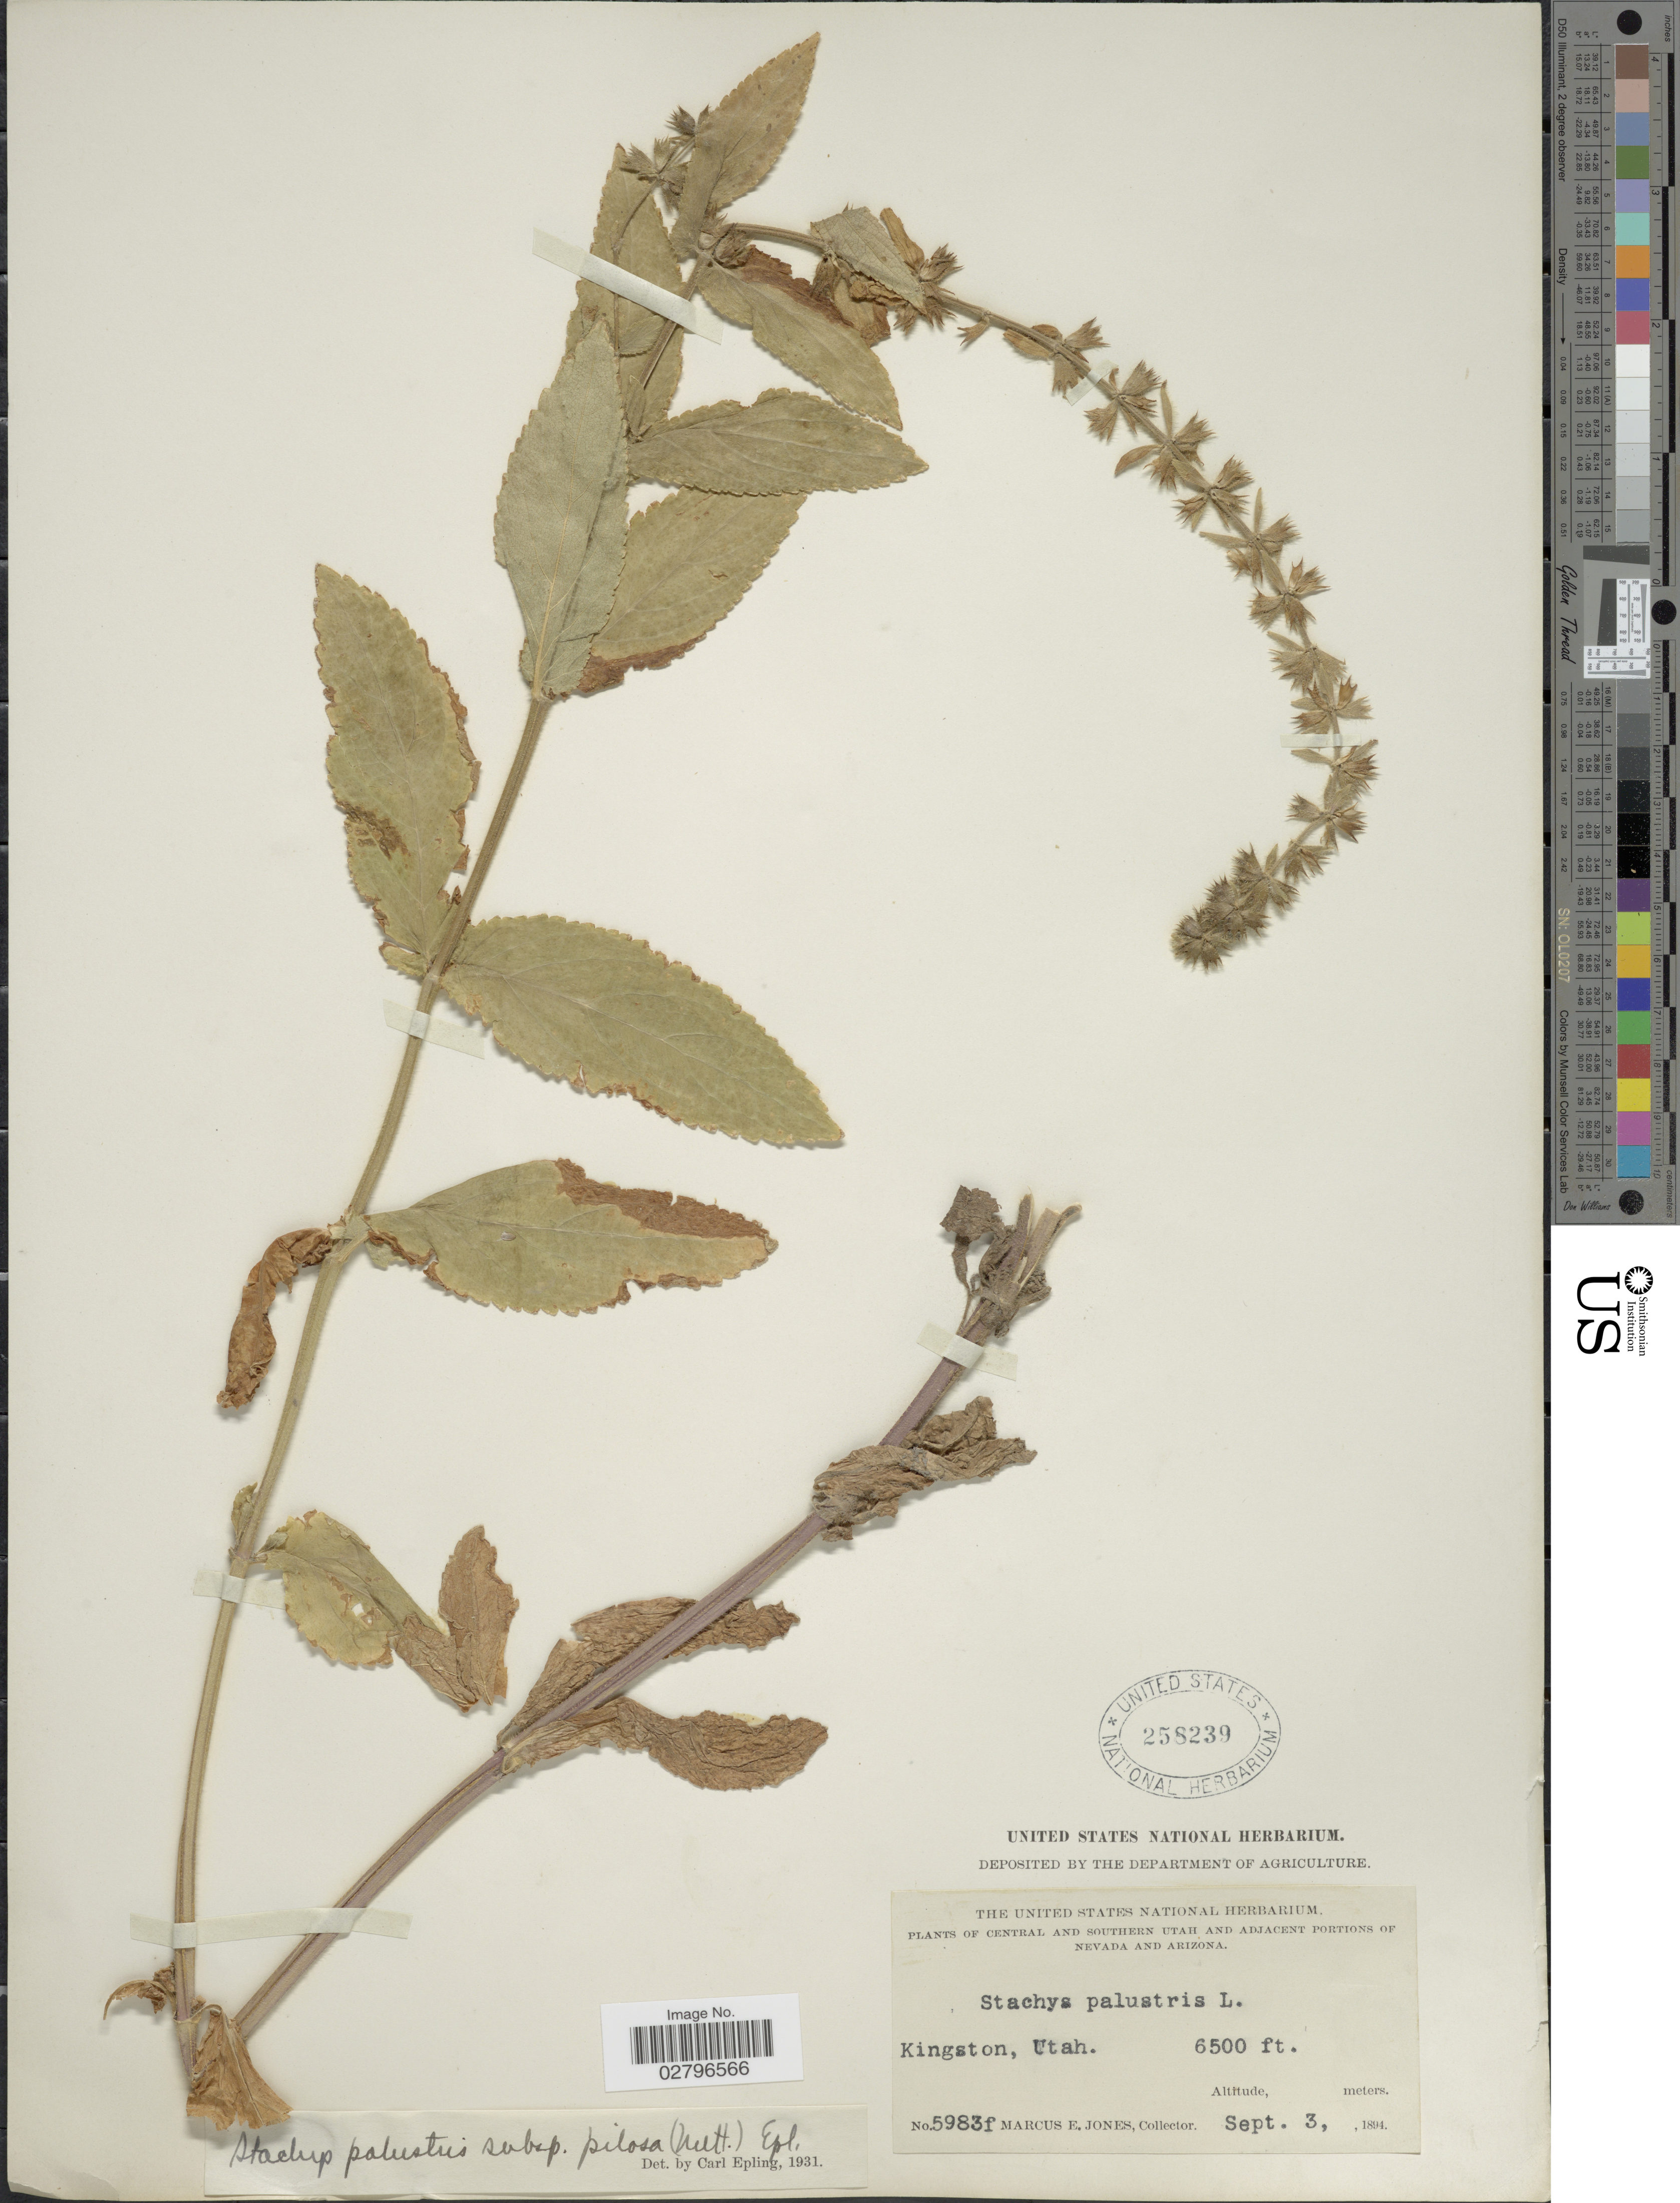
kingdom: Plantae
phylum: Tracheophyta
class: Magnoliopsida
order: Lamiales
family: Lamiaceae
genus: Stachys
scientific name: Stachys pilosa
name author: Nutt.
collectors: M. E. Jones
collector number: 5983f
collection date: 1894-09-03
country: United States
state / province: Utah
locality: Kingston. Central and Southern Utah.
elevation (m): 1981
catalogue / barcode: US 258239